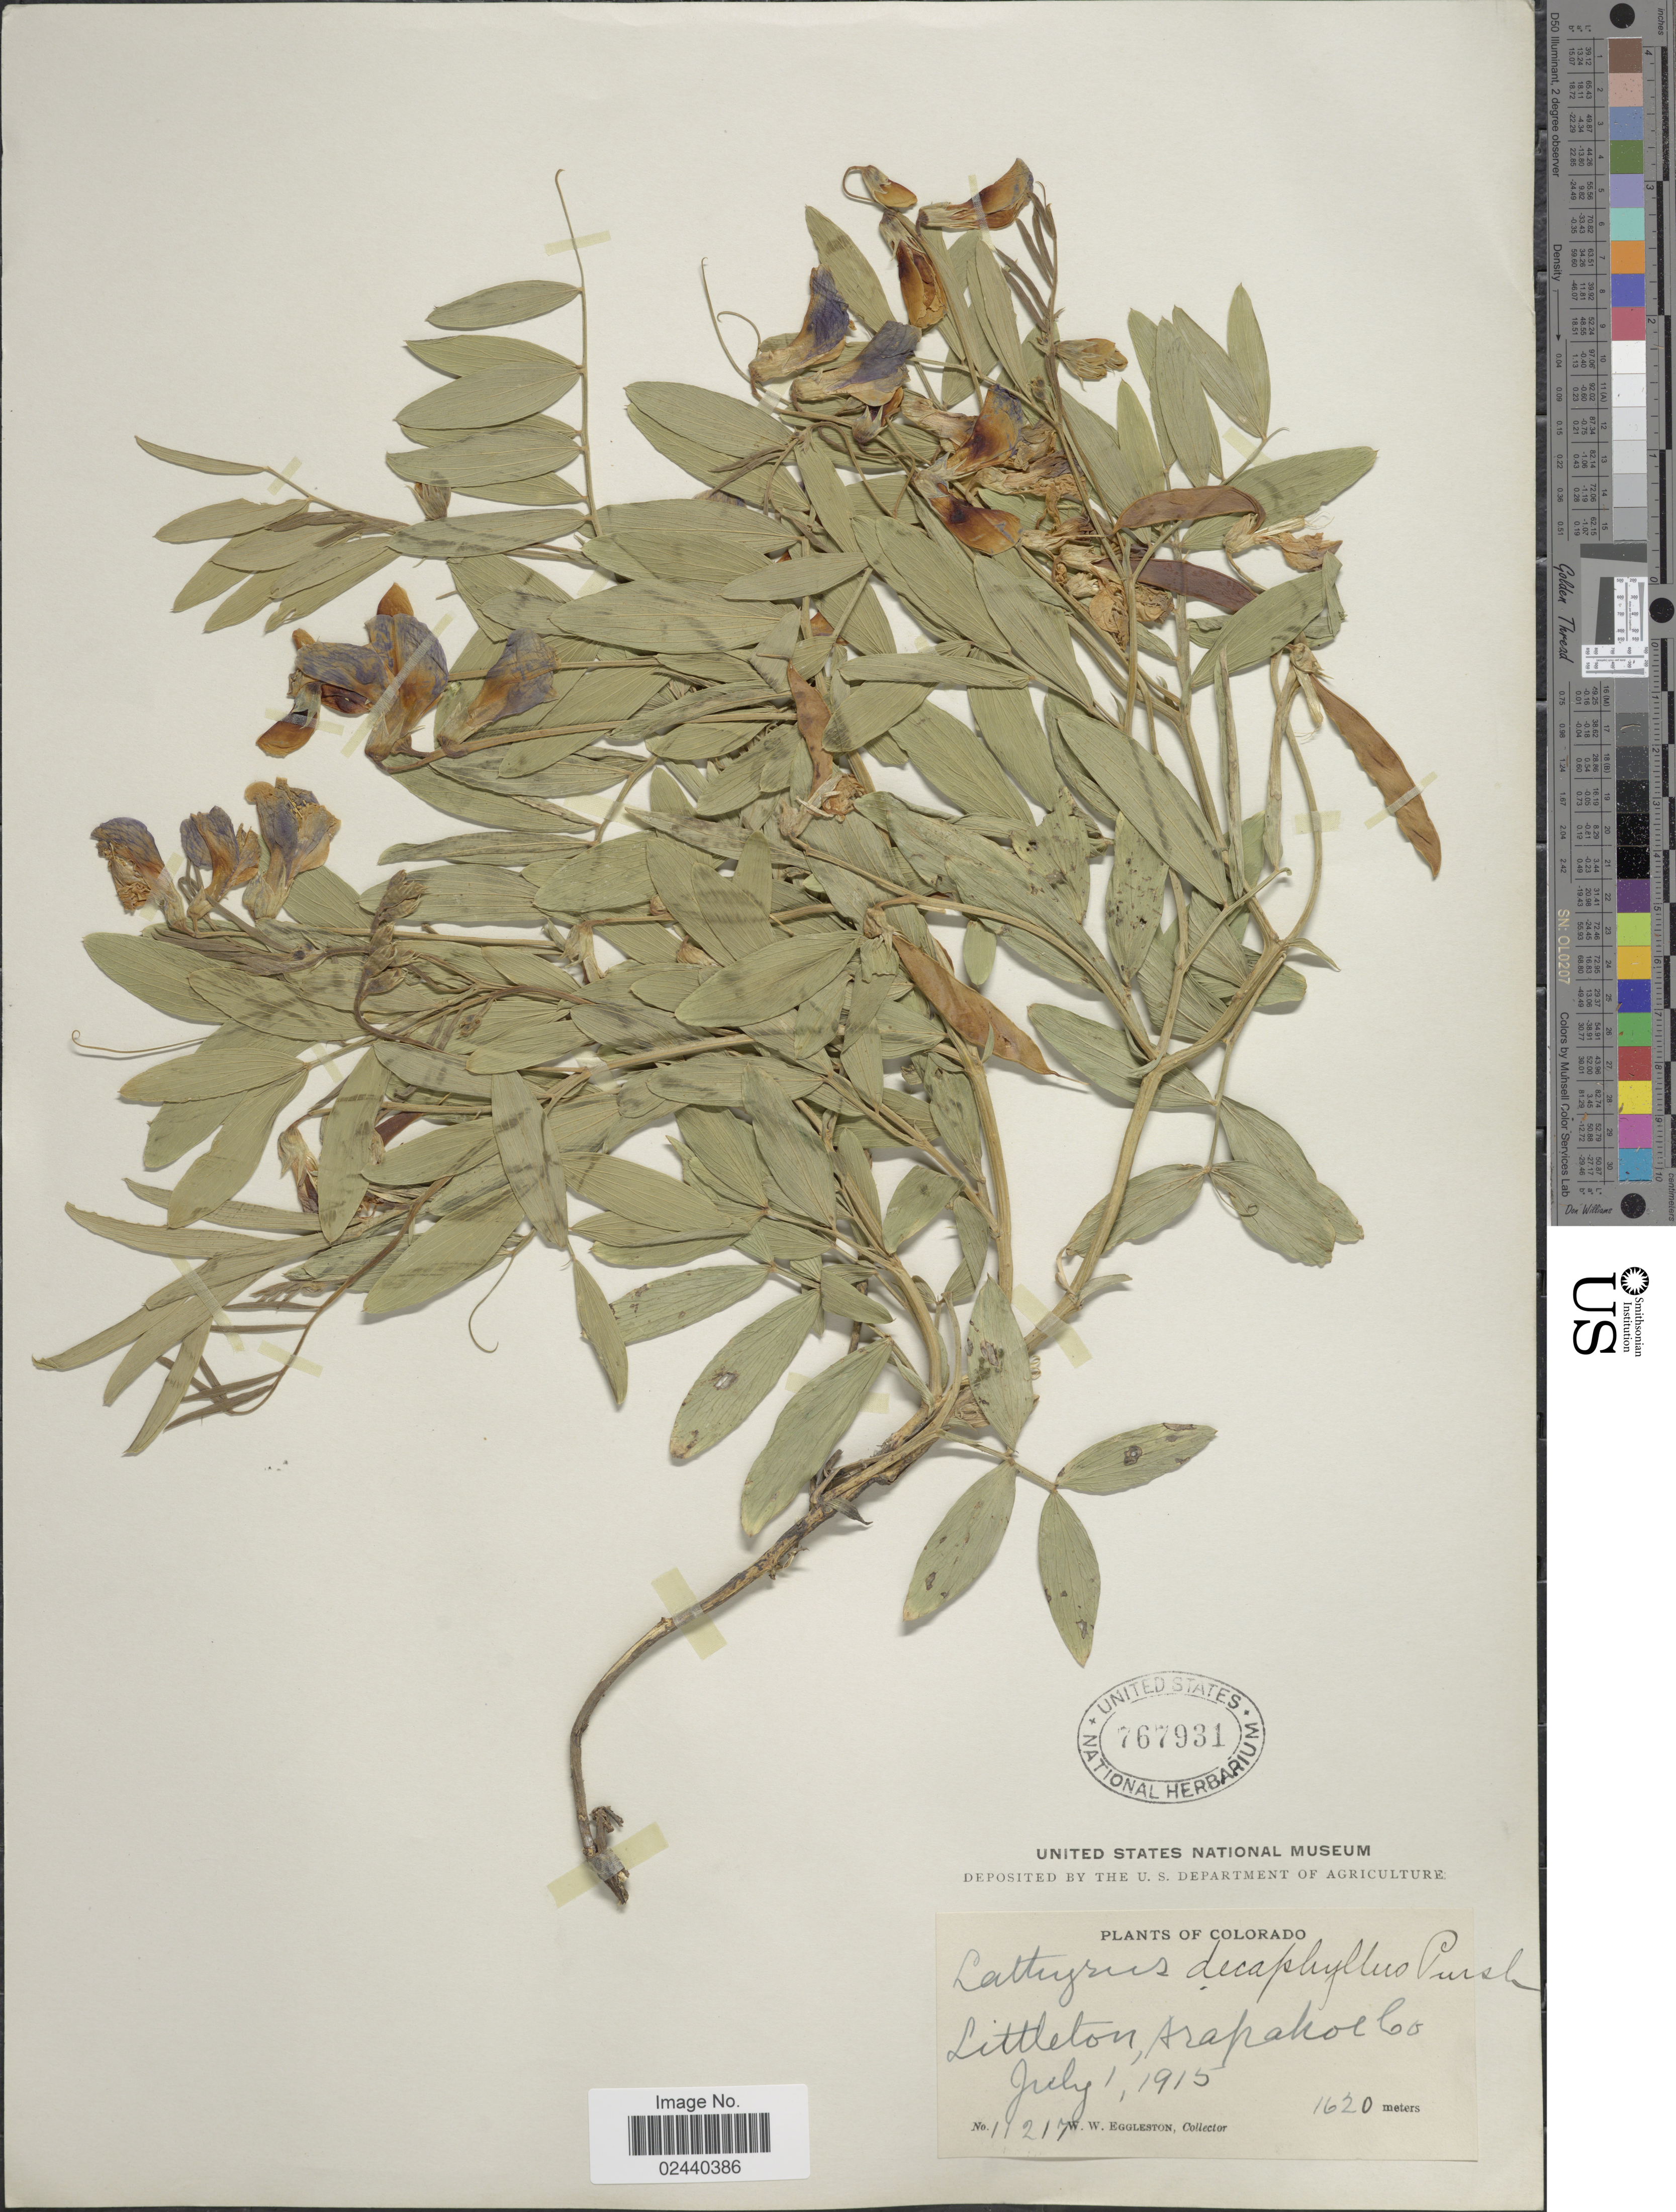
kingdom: Plantae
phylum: Tracheophyta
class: Magnoliopsida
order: Fabales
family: Fabaceae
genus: Lathyrus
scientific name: Lathyrus eucosmus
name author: Butters & H. St. John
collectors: W. W. Eggleston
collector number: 11217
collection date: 1915-07-01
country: United States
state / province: Colorado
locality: Littleton, Arapahoe Co.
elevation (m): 1620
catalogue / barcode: US 767931